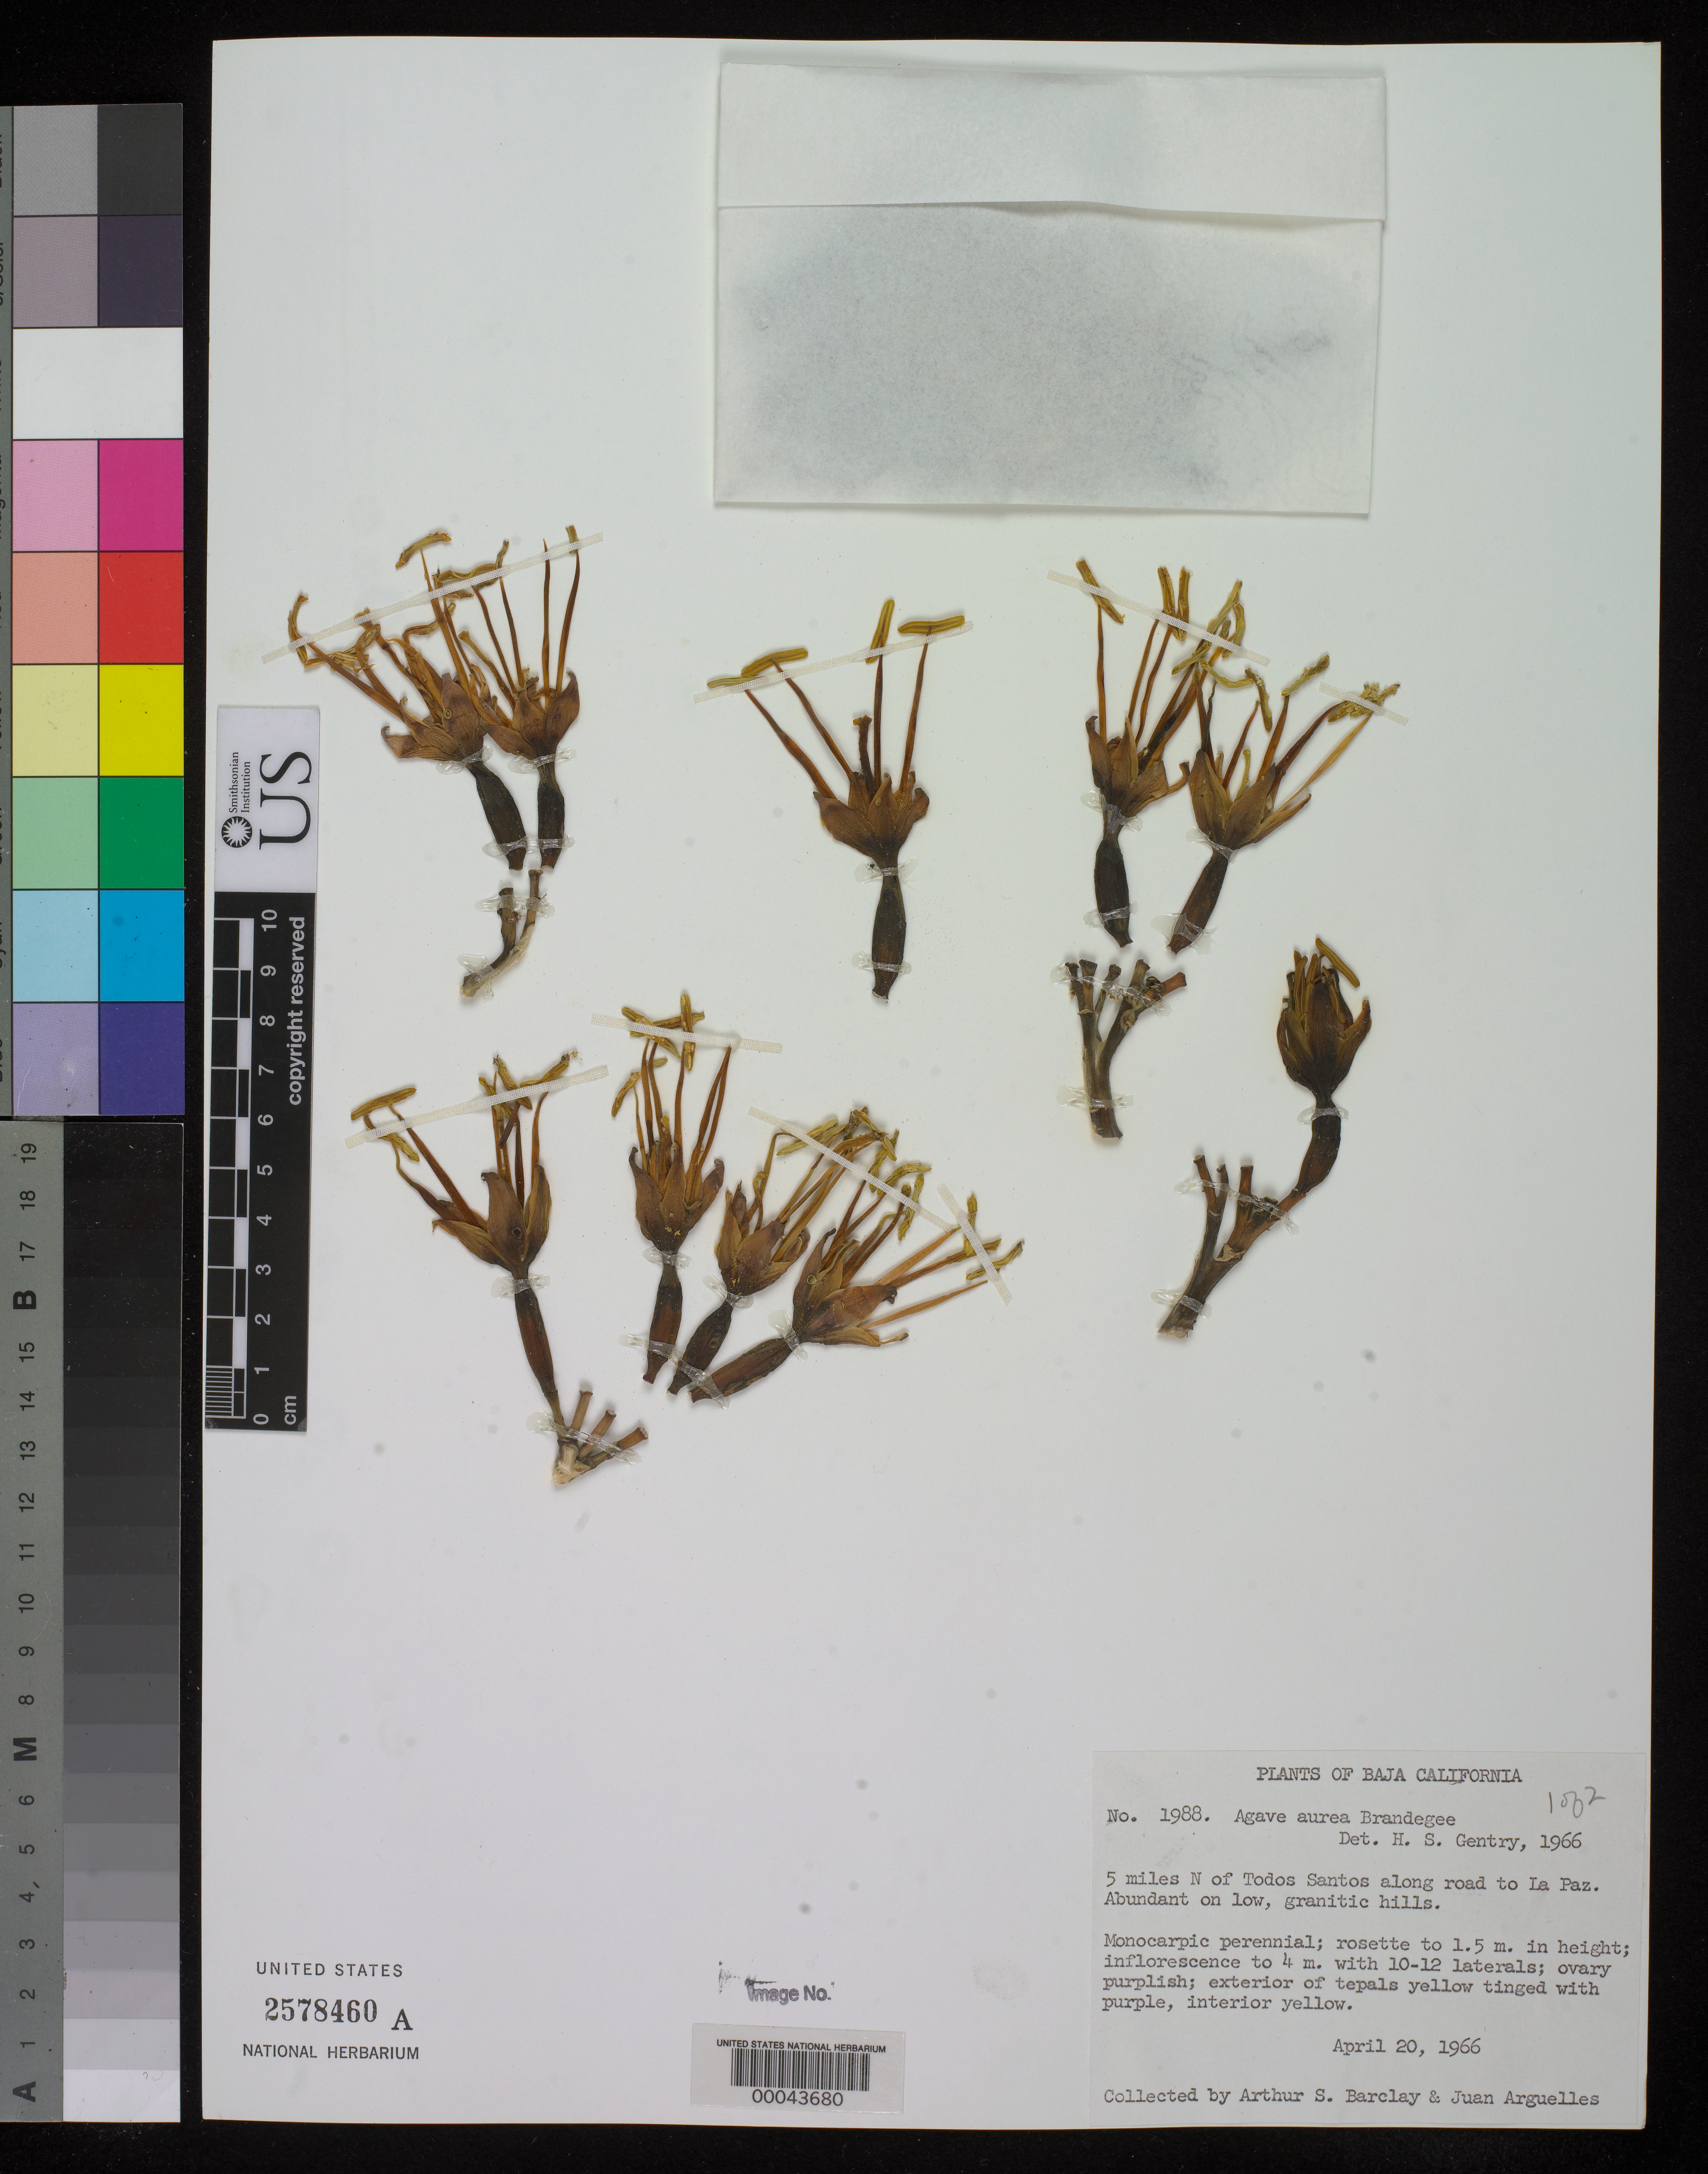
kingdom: Plantae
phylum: Tracheophyta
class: Liliopsida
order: Asparagales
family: Asparagaceae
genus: Agave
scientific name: Agave aurea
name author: Brandegee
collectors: A. S. Barclay & J. Arguelles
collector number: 1988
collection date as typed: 20 Apr 1966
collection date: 1966-04-20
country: Mexico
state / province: Baja California Sur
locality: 5 mi N of Todos Santos along road to La Paz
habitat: Low, granitic hills.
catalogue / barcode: US 2578460A